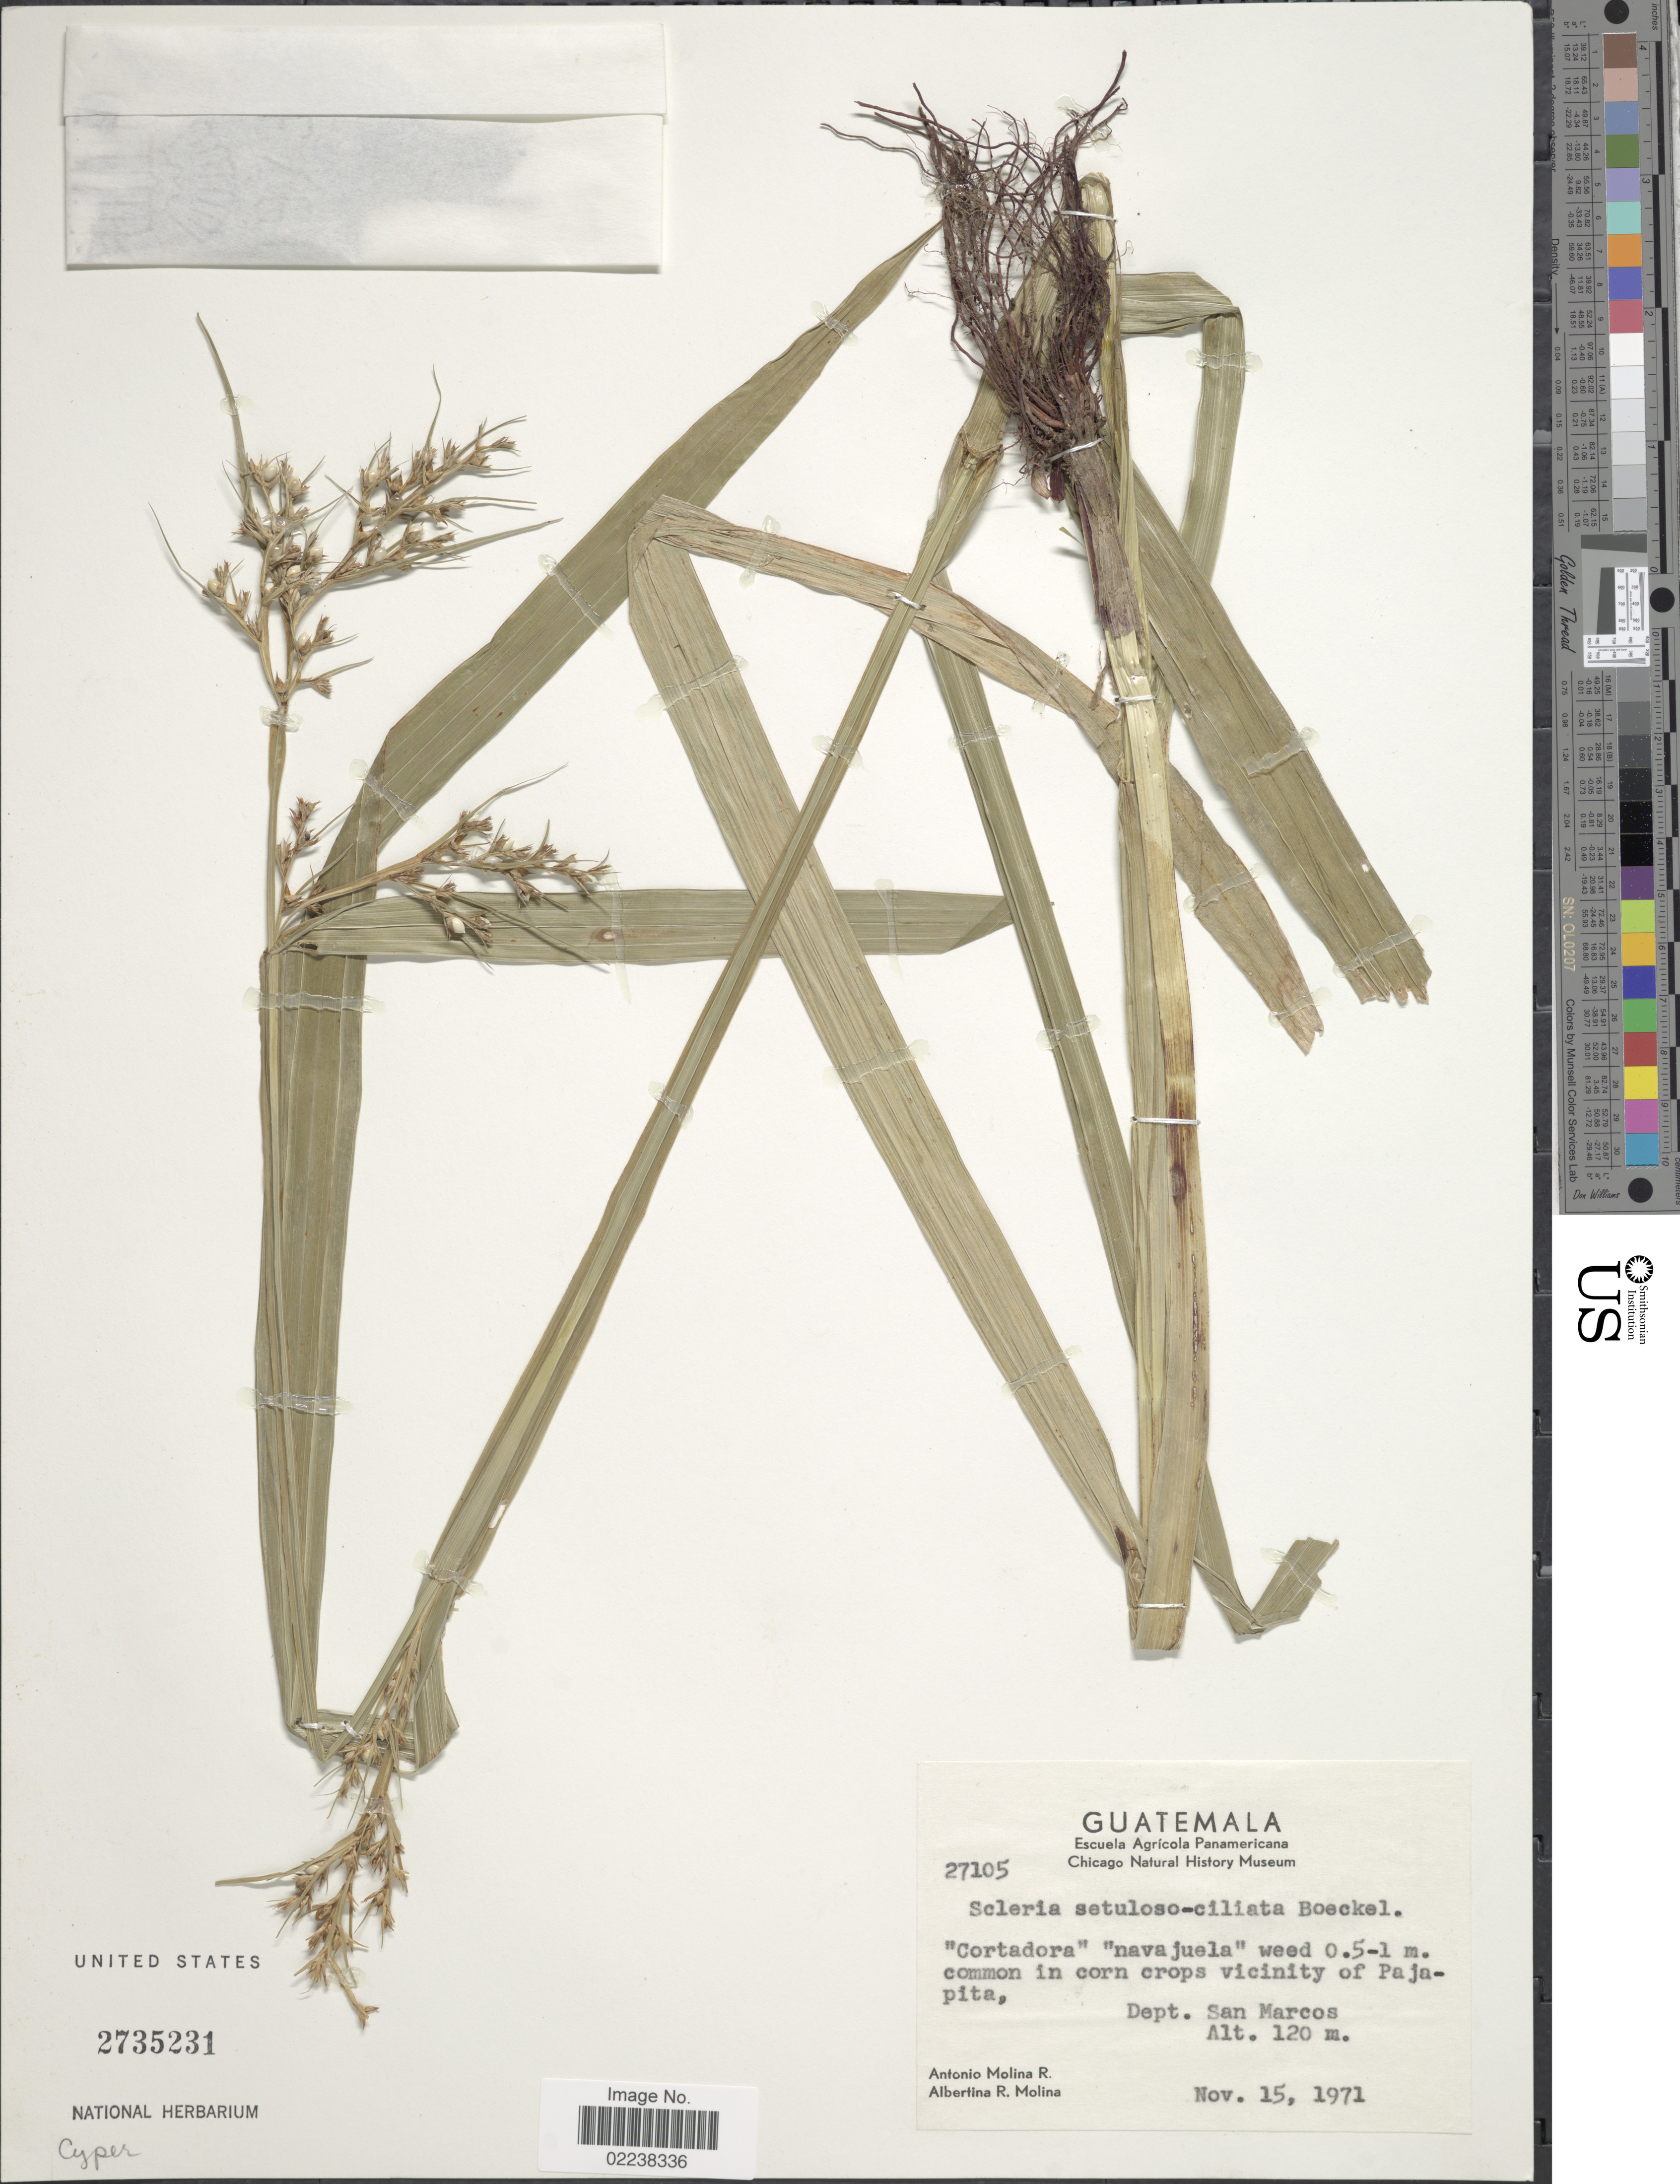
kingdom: Plantae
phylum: Tracheophyta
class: Liliopsida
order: Poales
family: Cyperaceae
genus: Scleria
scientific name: Scleria setulosociliata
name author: Boeckeler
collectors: A. Molina R. & A. R. Molina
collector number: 27105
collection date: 1971-11-15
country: Guatemala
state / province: San Marcos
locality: Vicinity of Pajapita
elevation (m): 120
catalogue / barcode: US 2735231